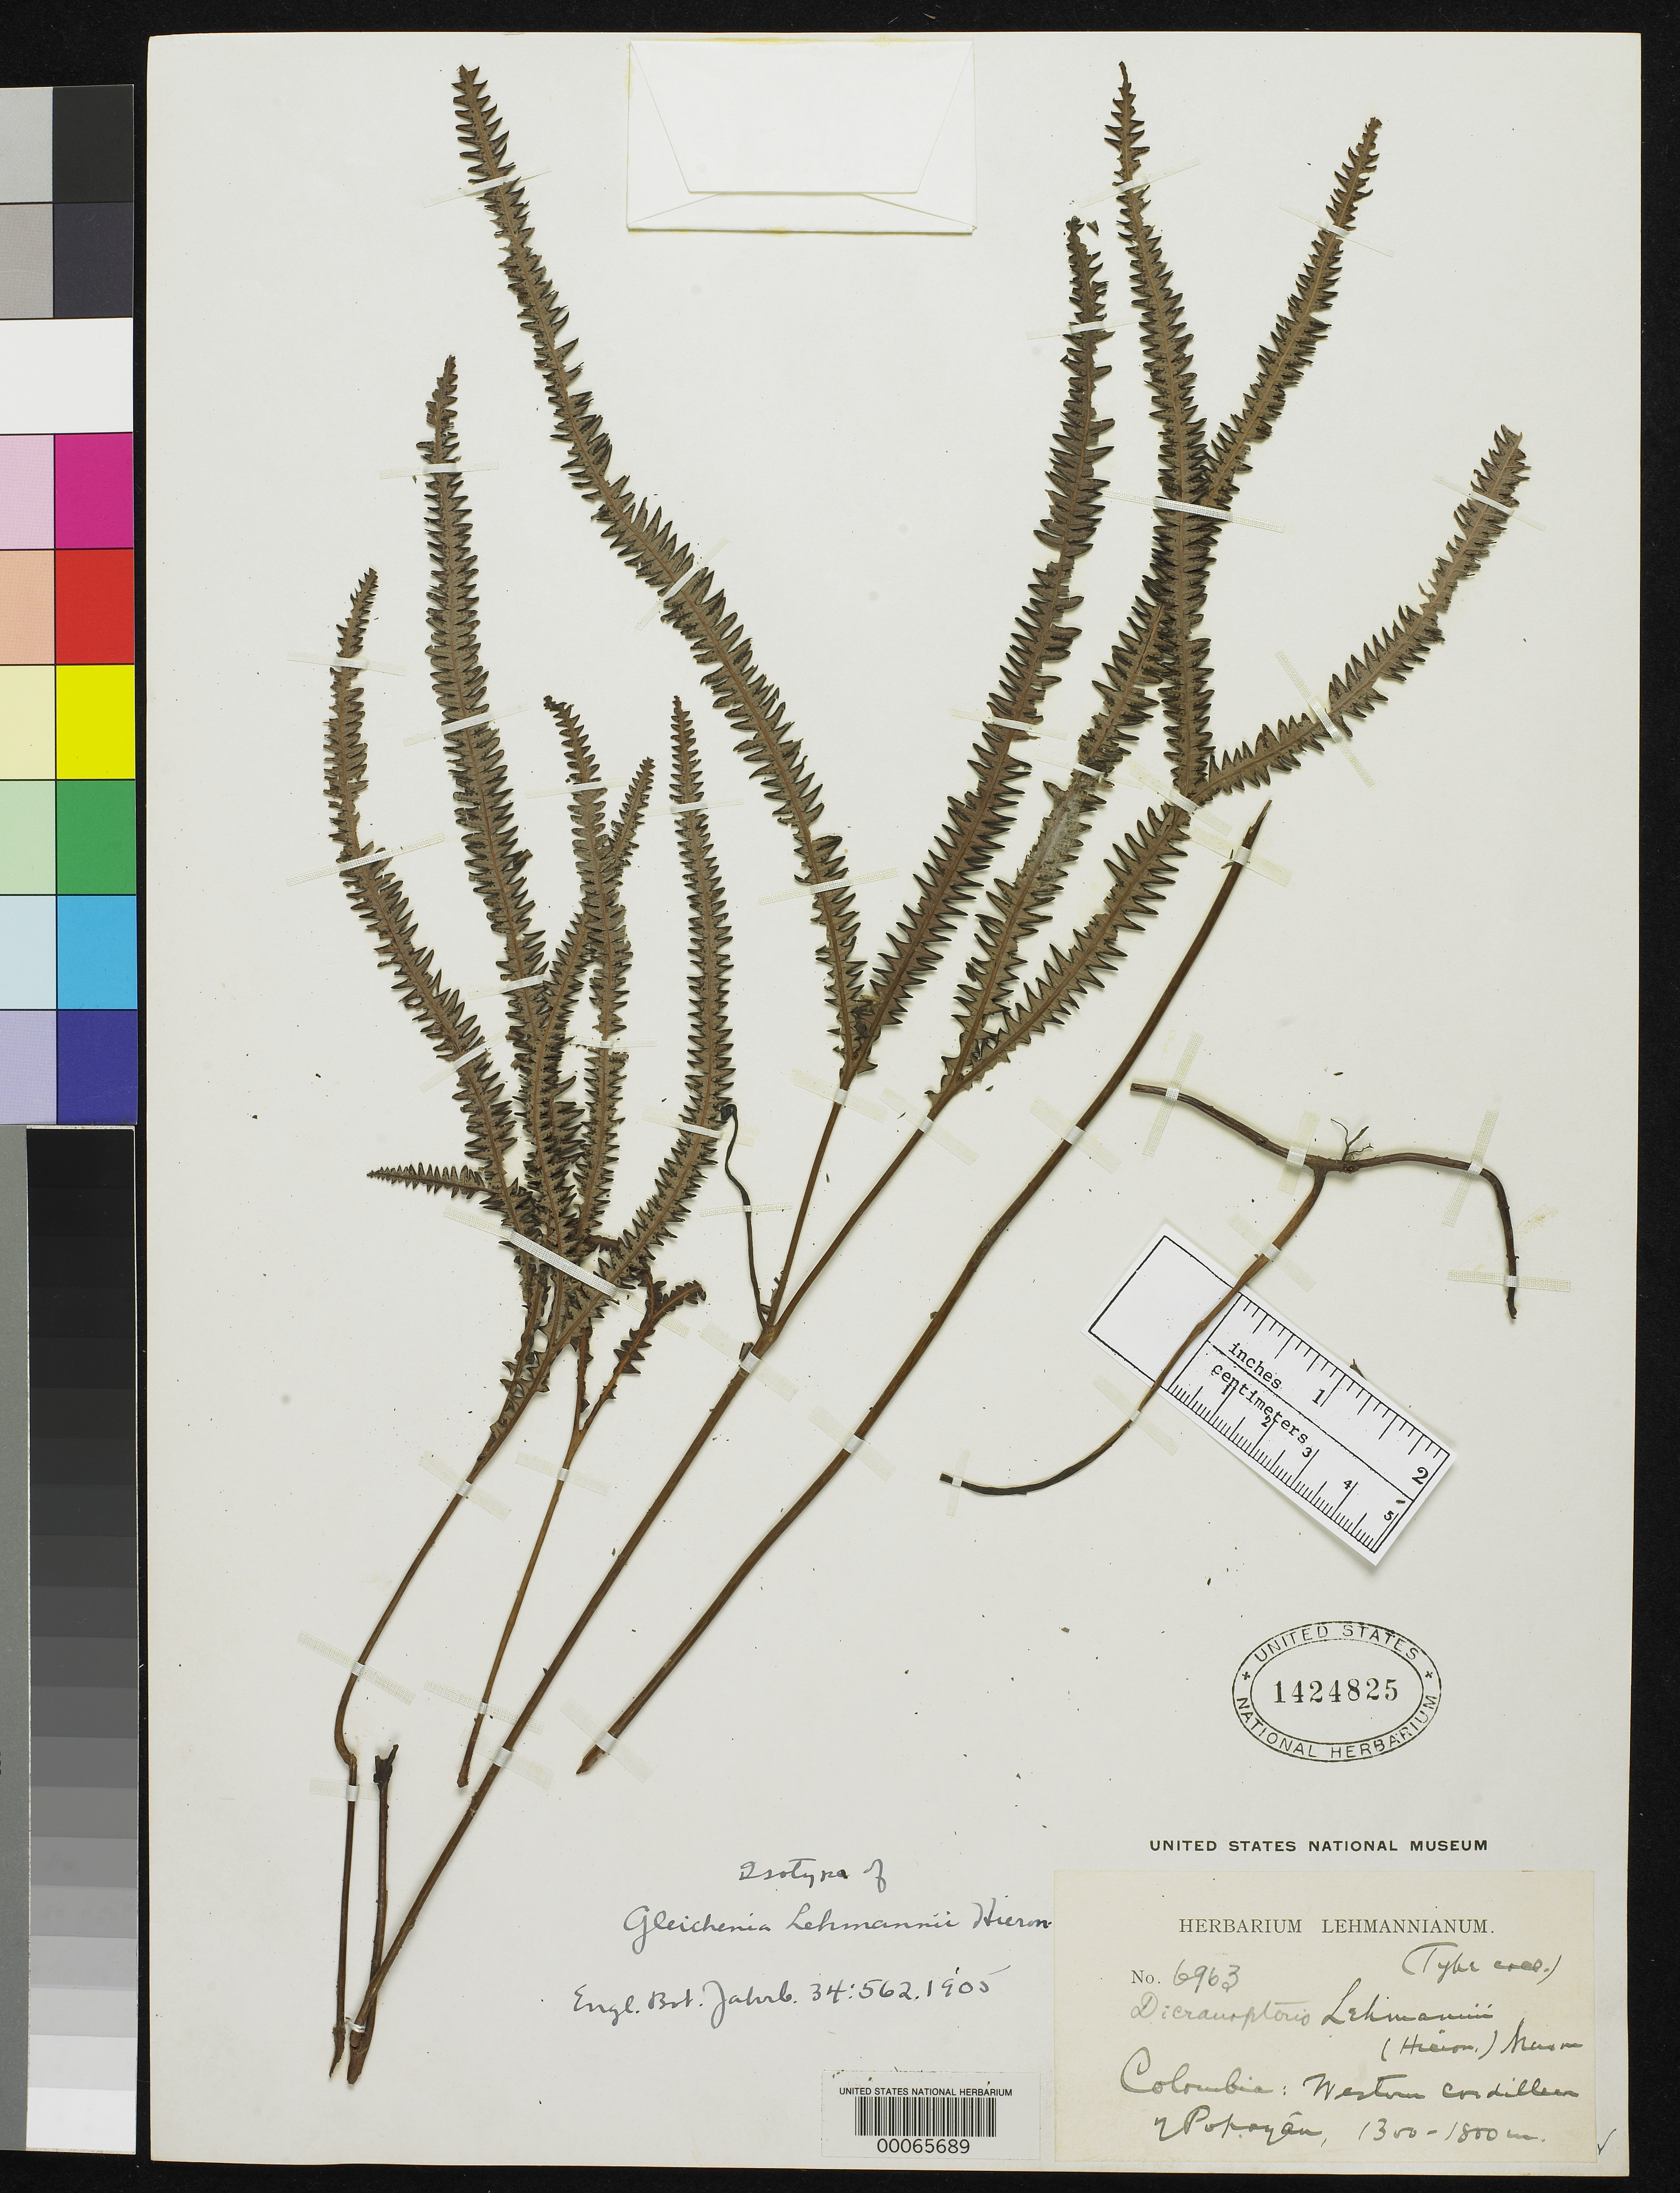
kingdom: Plantae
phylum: Tracheophyta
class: Polypodiopsida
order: Gleicheniales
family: Gleicheniaceae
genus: Gleichenia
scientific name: Gleichenia lehmannii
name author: Hieron.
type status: Isotype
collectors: F. C. Lehmann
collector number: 6963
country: Colombia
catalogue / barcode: US 1424825